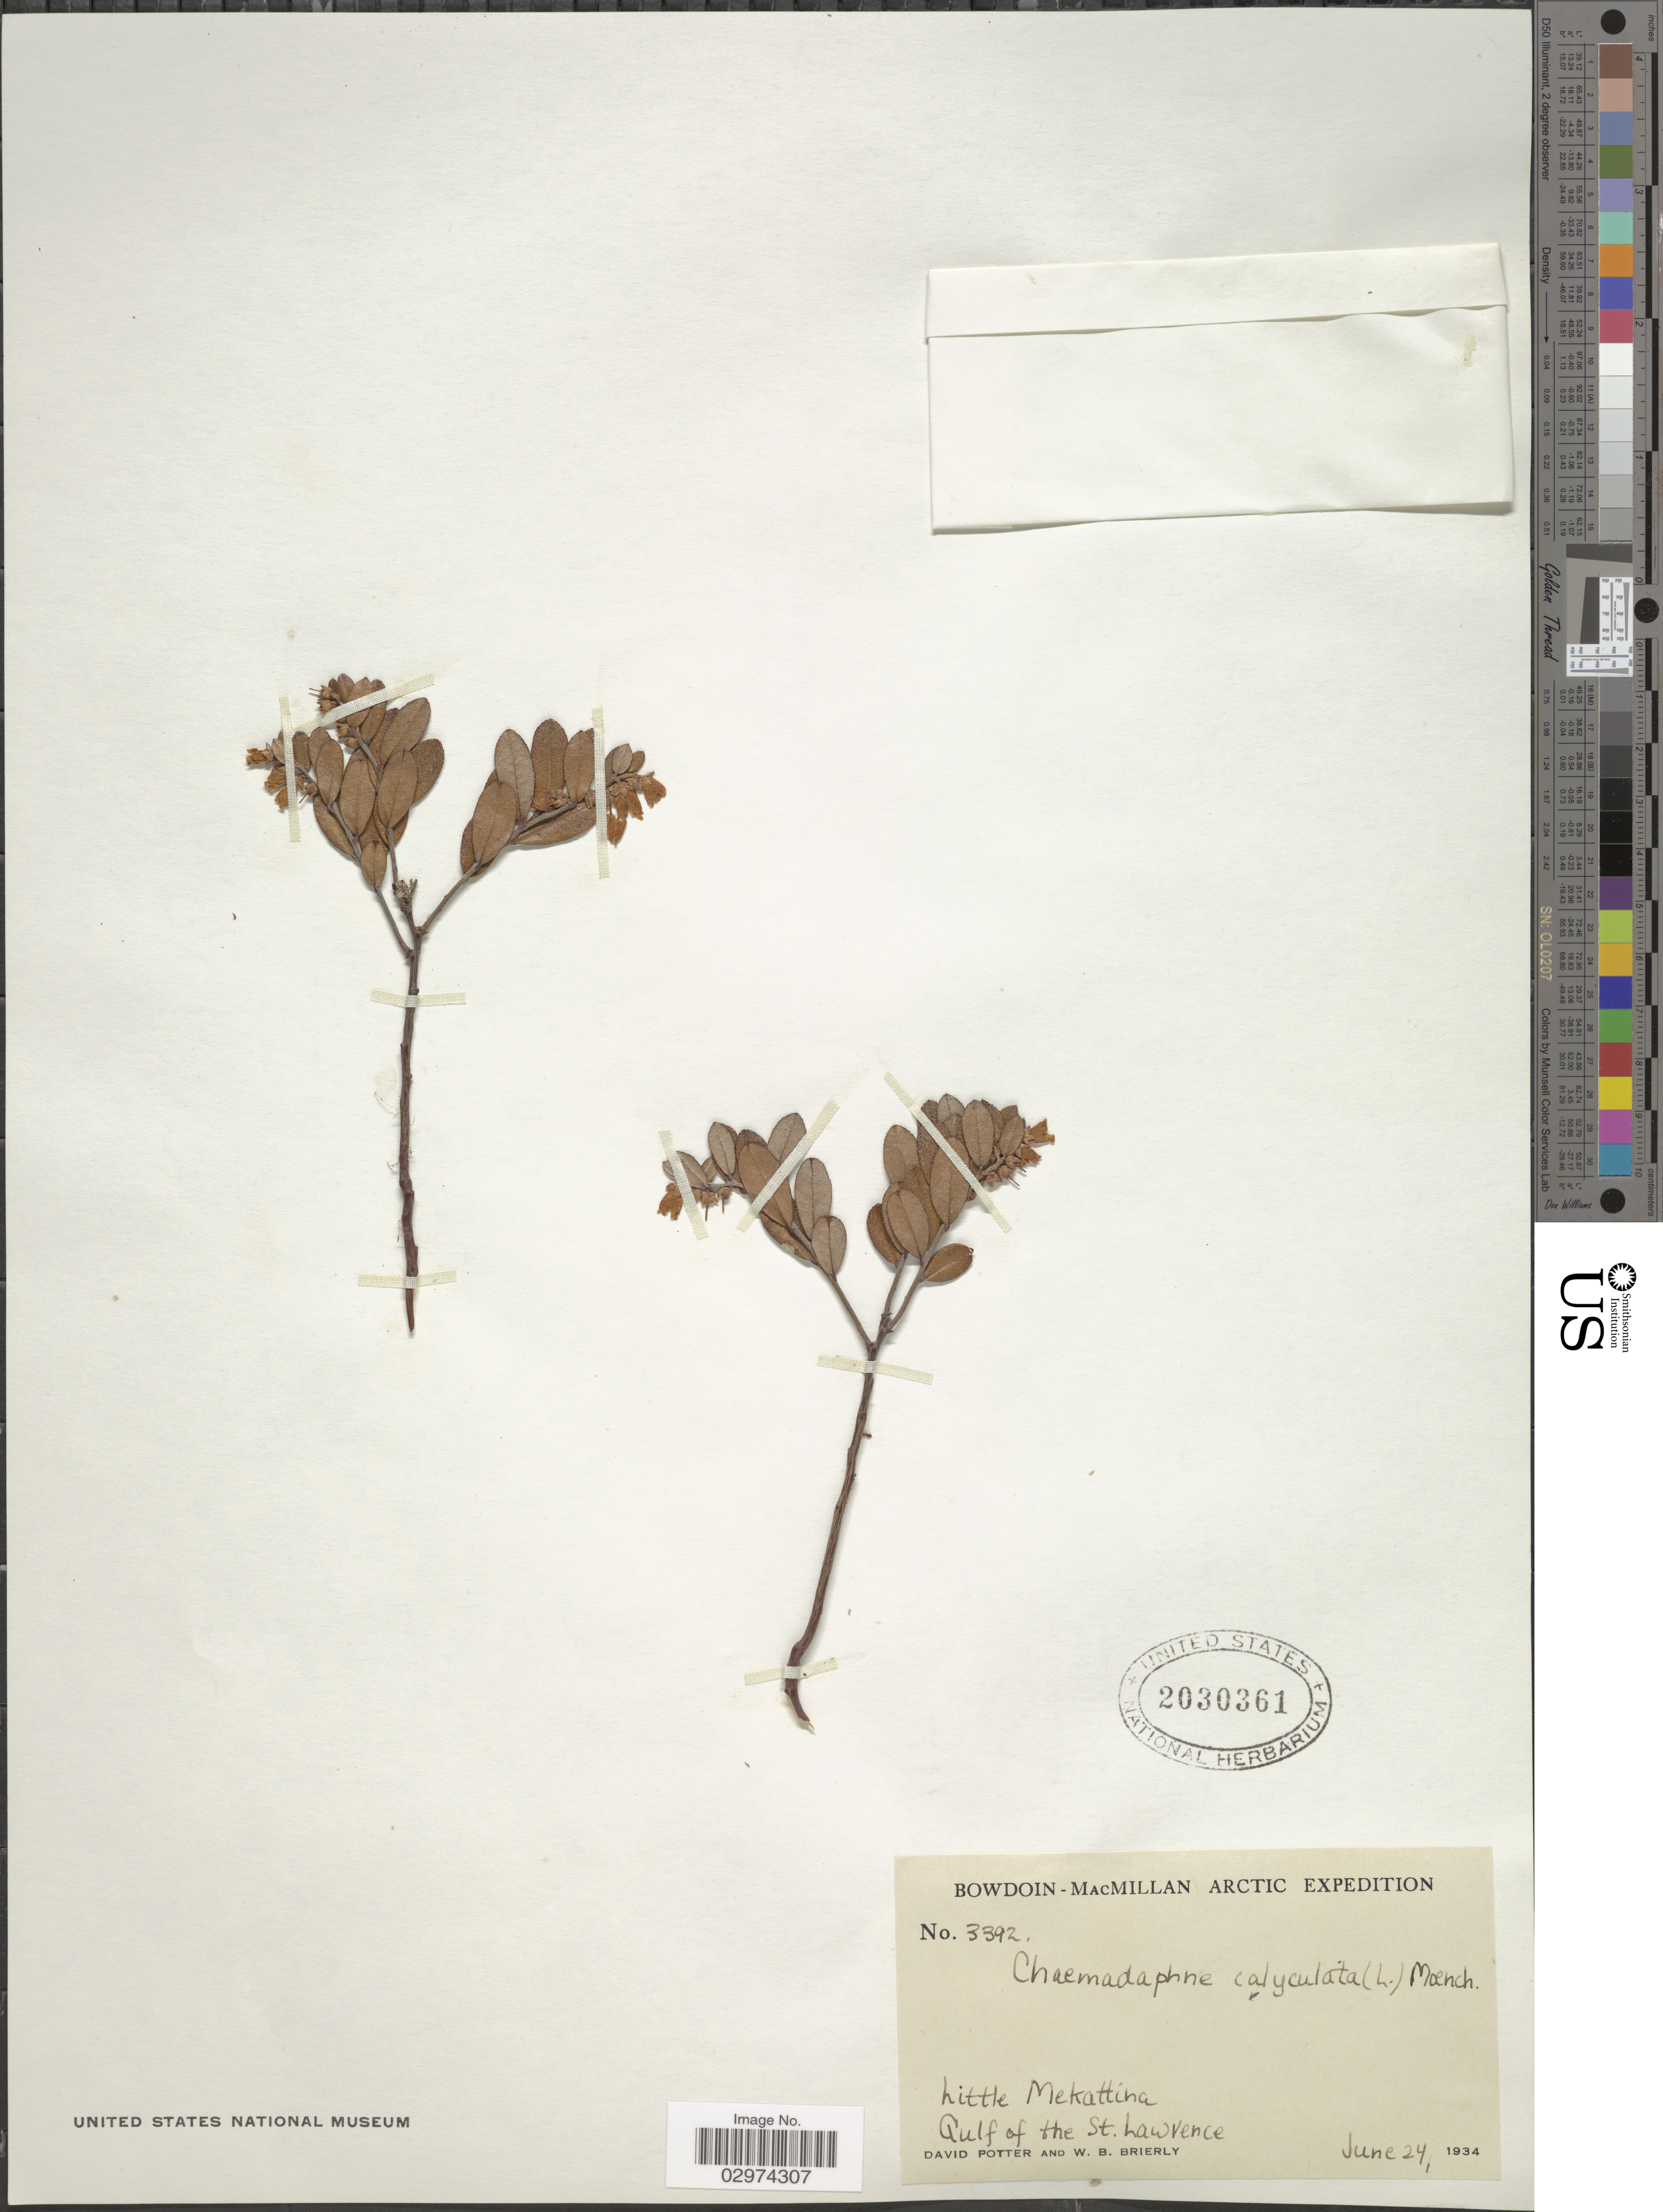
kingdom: Plantae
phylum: Tracheophyta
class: Magnoliopsida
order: Ericales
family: Ericaceae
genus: Chamaedaphne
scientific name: Chamaedaphne calyculata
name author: (L.) Moench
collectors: D. Potter & W. Brierly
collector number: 3392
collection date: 1934-06-24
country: Canada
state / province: Quebec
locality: Little Mekattina. Gulf of the St. Lawrence.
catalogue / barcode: US 2030361